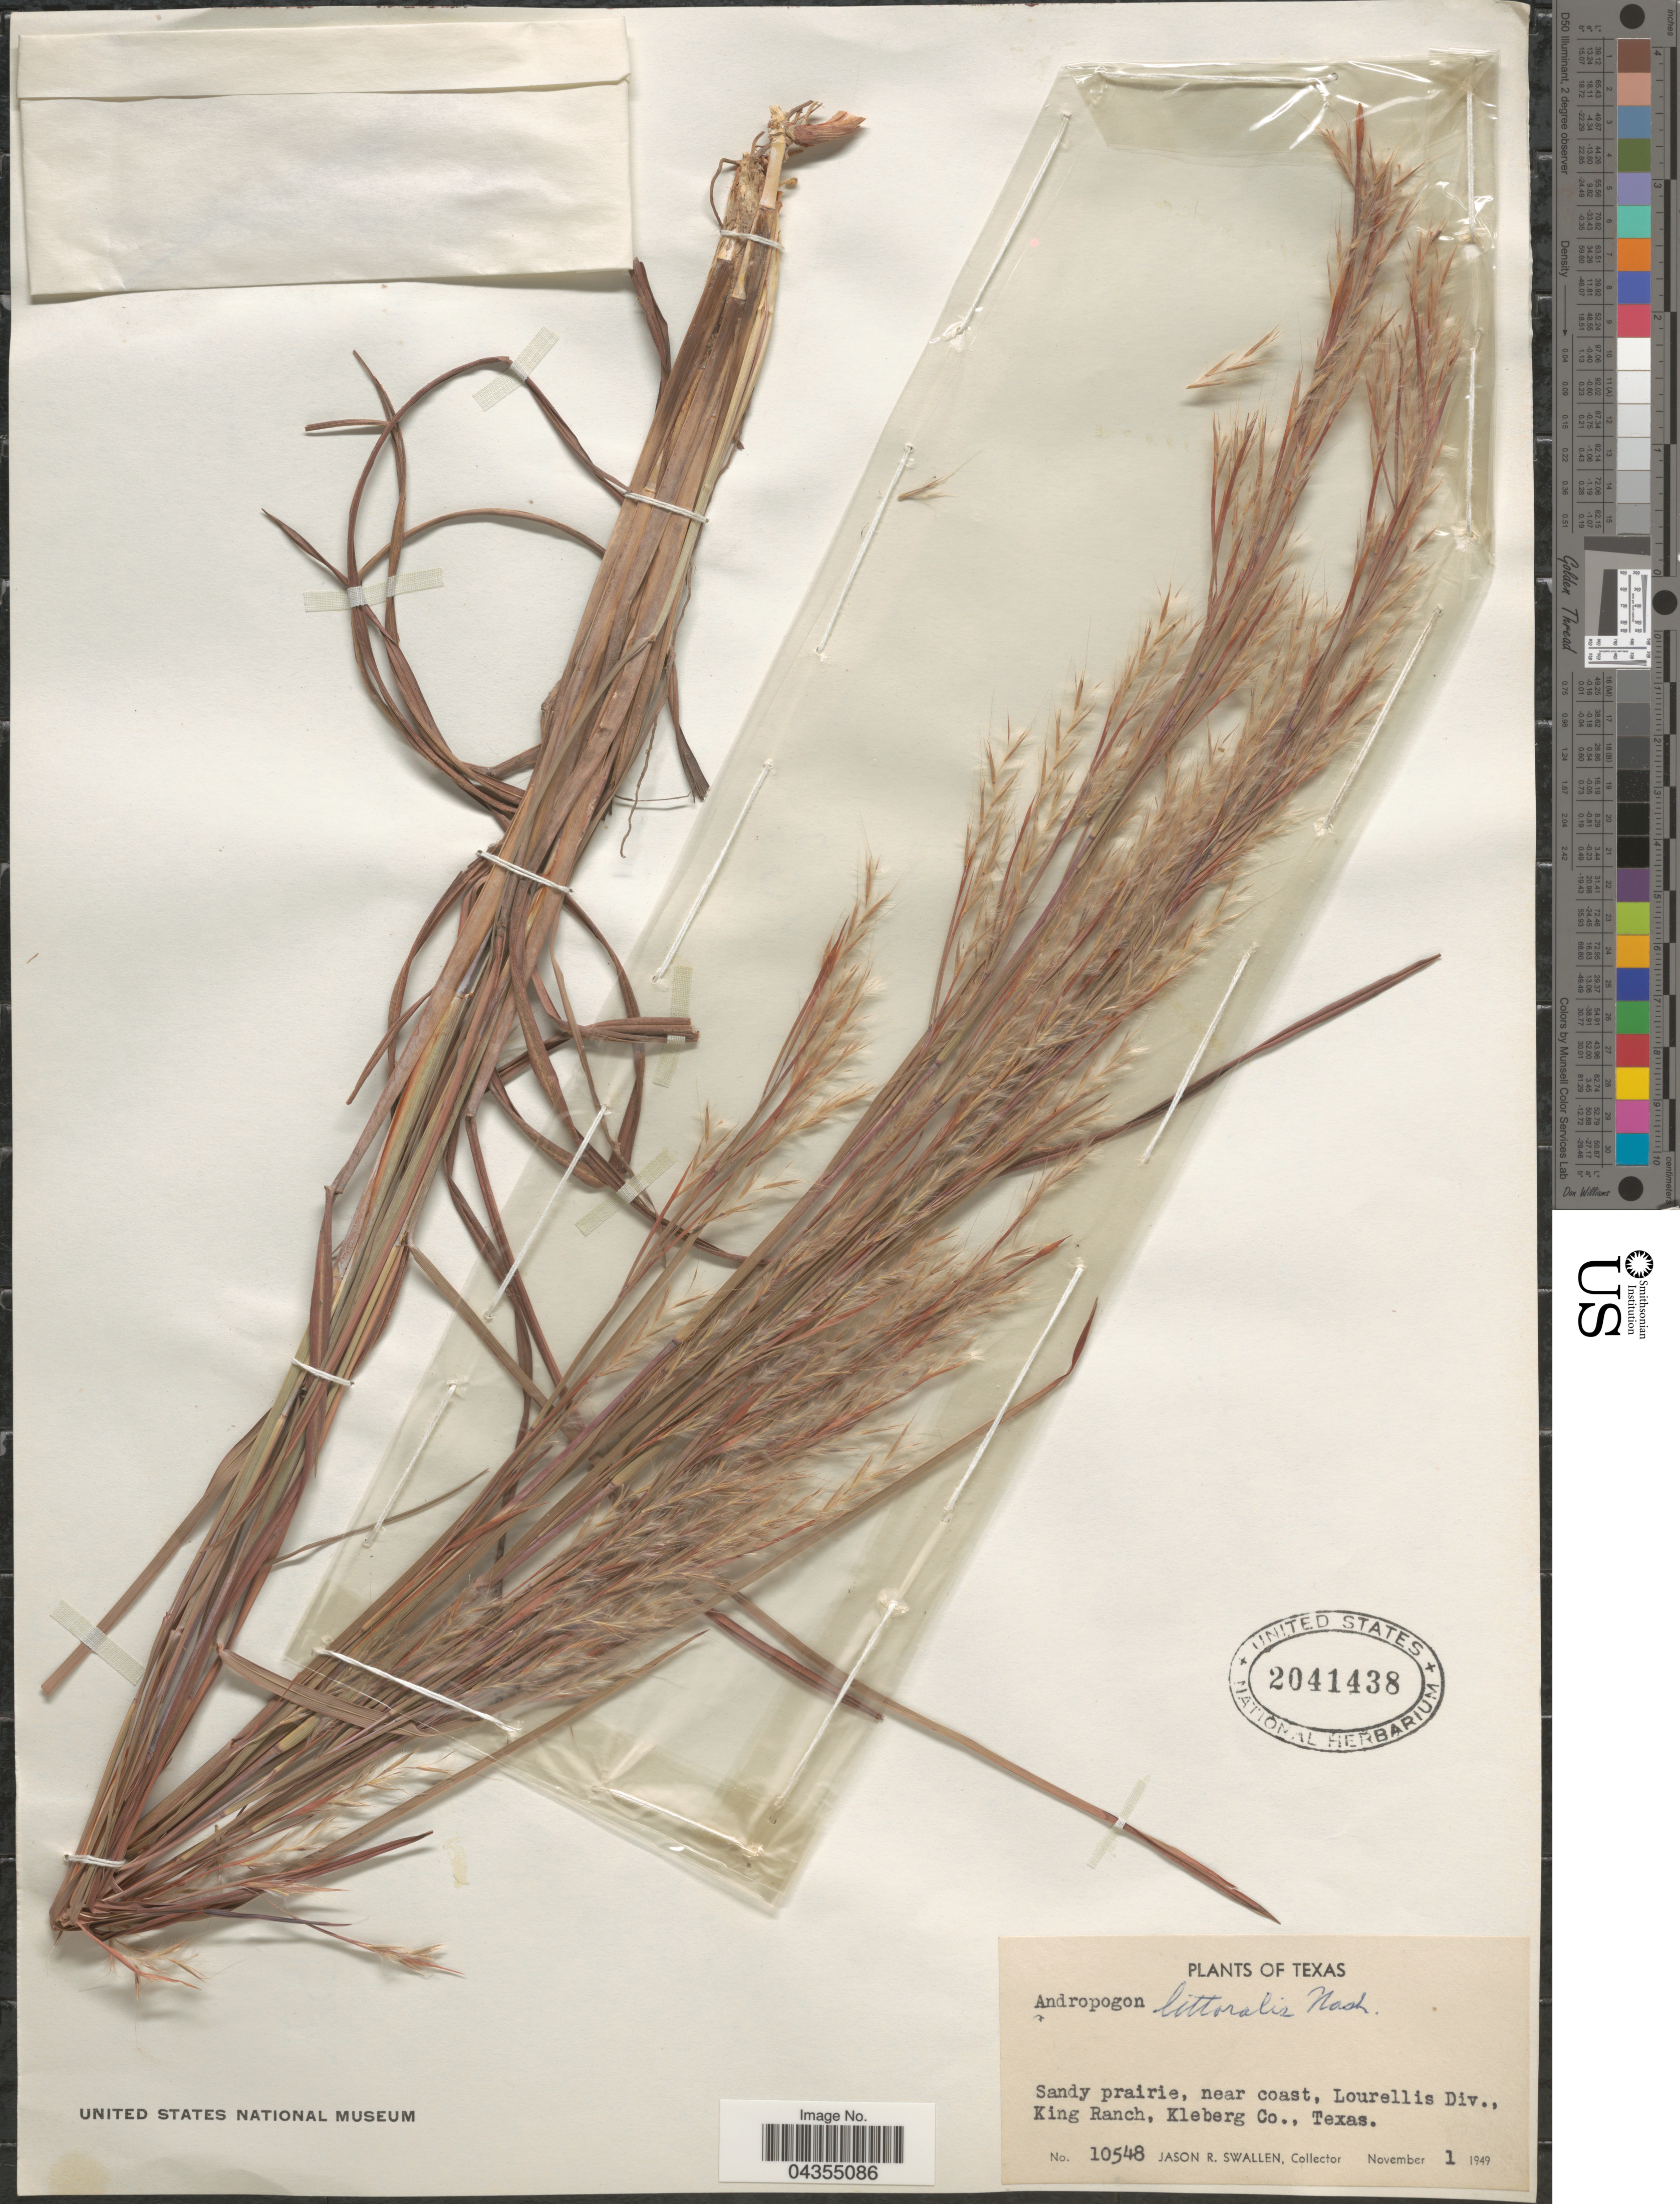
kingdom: Plantae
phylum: Tracheophyta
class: Liliopsida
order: Poales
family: Poaceae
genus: Schizachyrium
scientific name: Schizachyrium scoparium var. littorale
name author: (Nash) Gould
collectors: J. R. Swallen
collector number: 10548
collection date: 1949-11-01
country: United States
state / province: Texas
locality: Sandy prairie, near coast, Lourellis Div., King Ranch, Kleberg Co.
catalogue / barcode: US 2041438